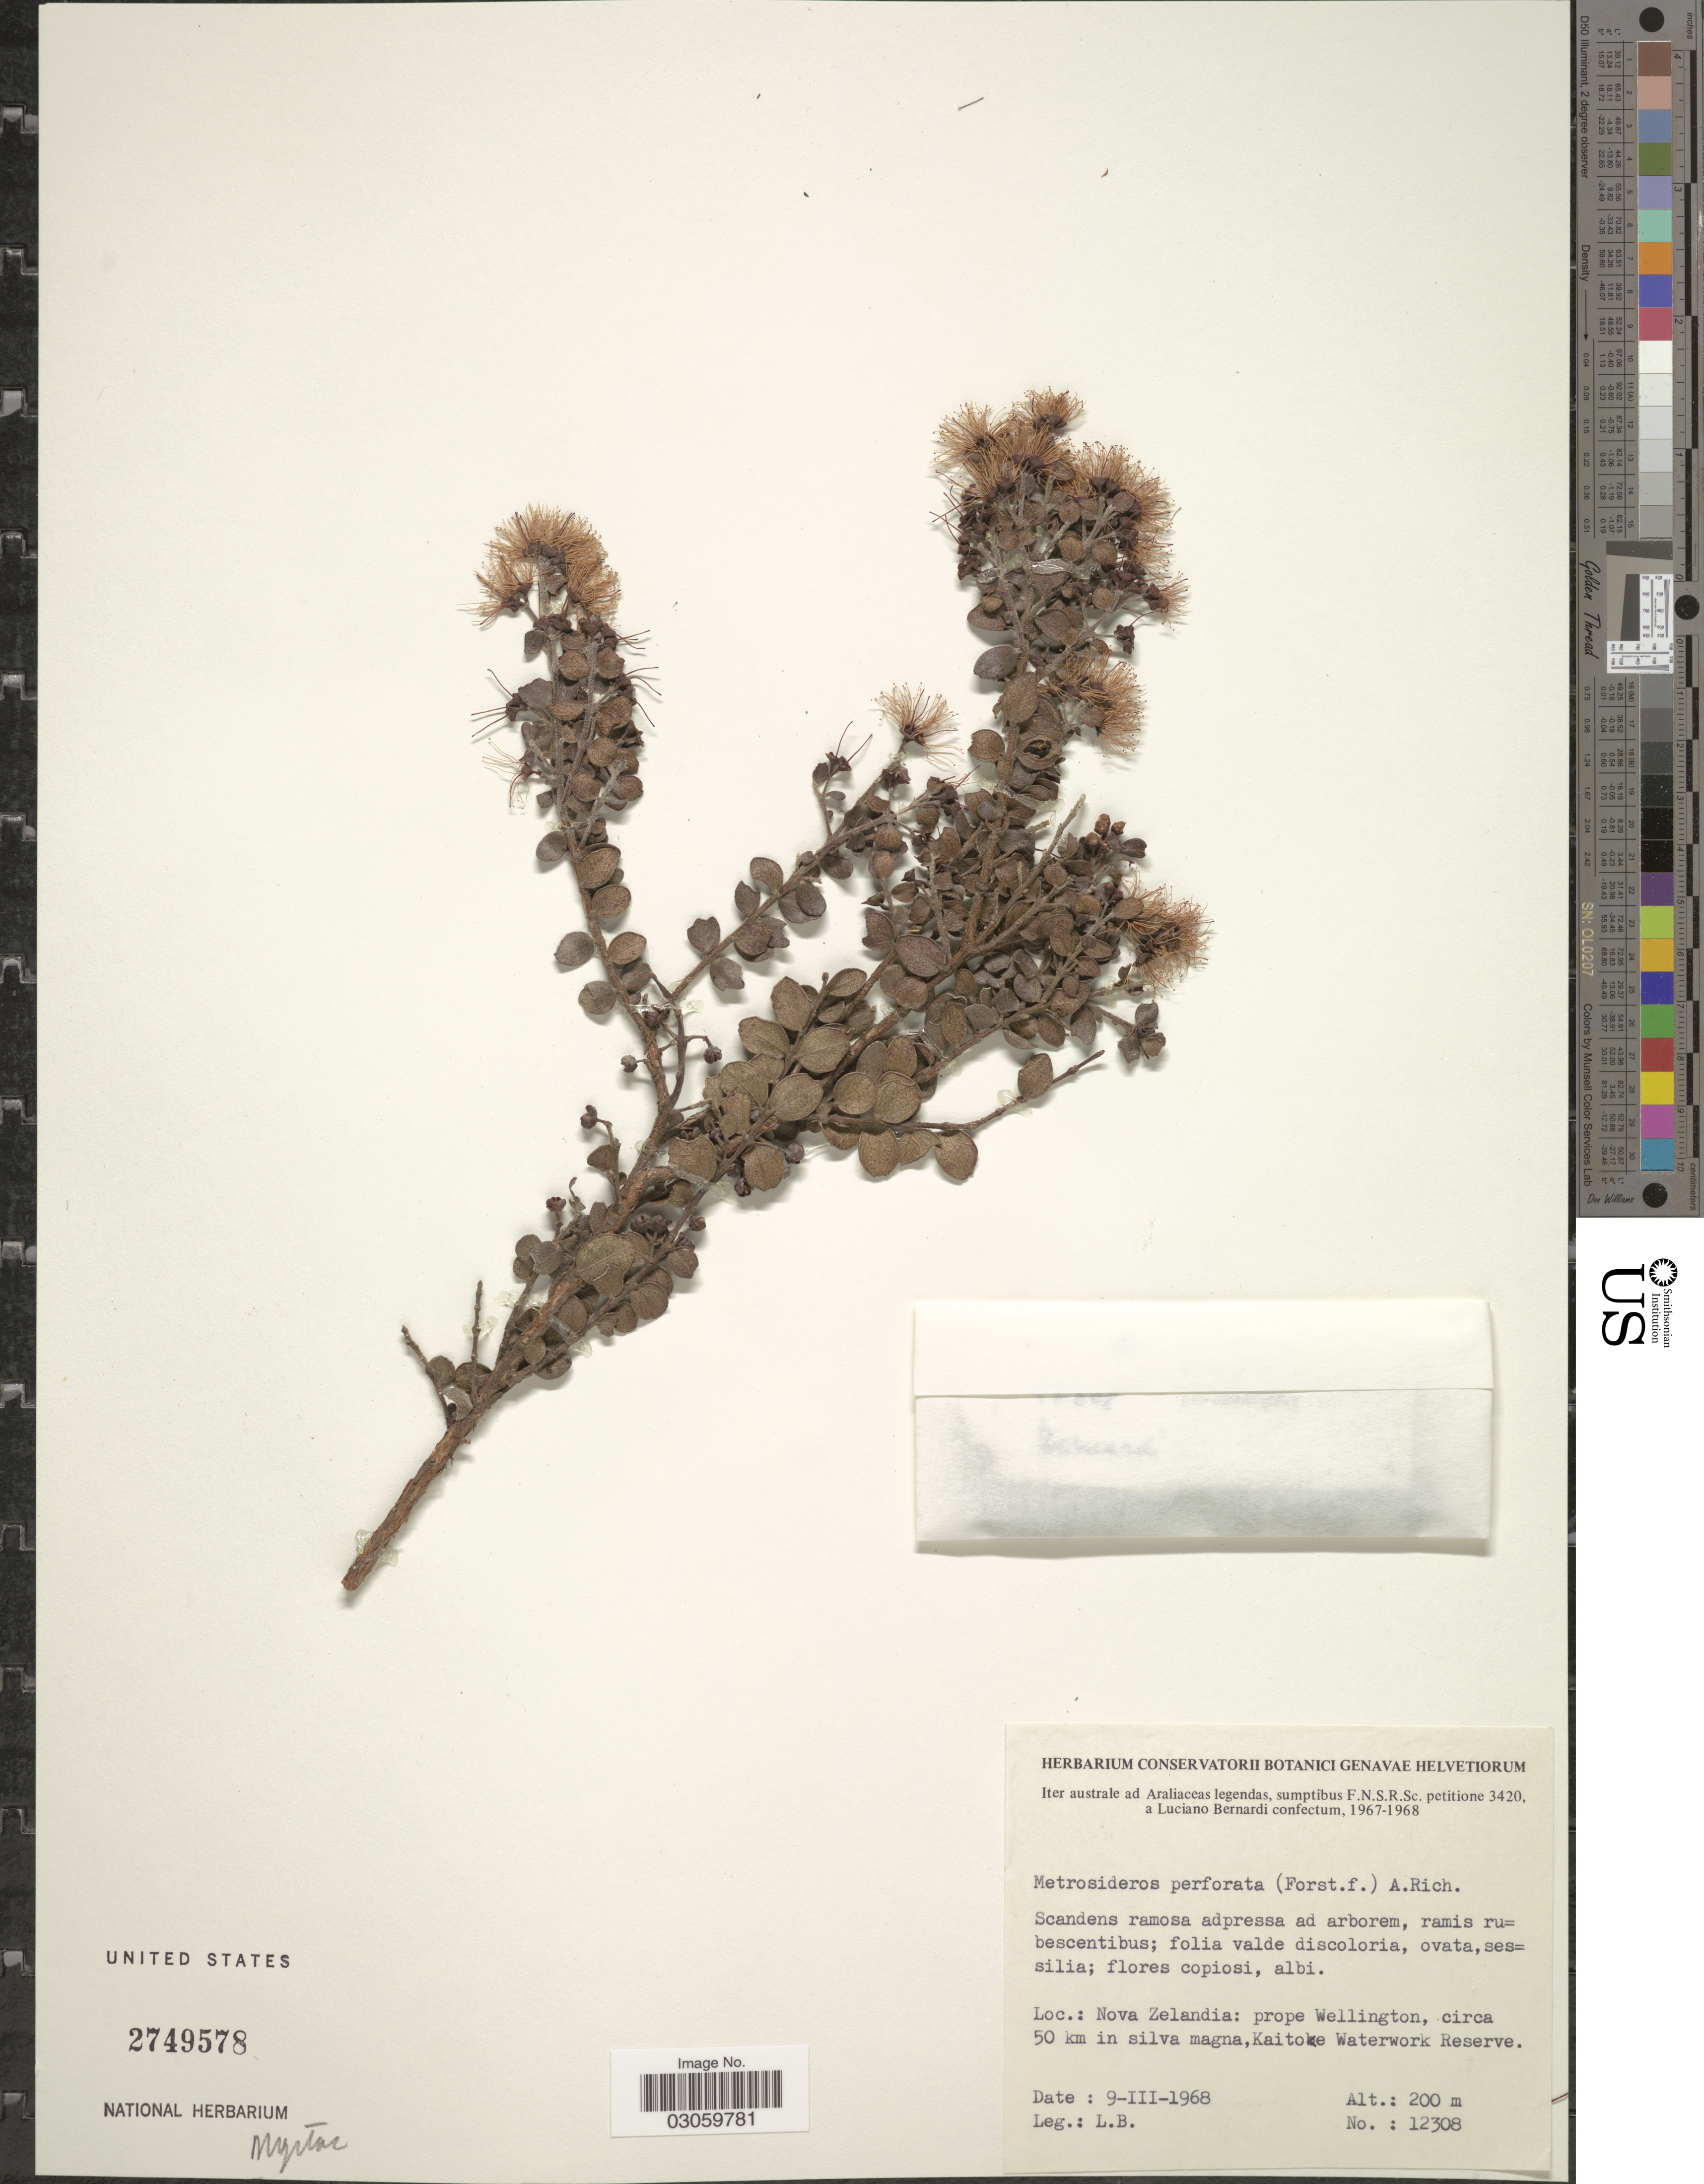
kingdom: Plantae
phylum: Tracheophyta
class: Magnoliopsida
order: Myrtales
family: Myrtaceae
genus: Metrosideros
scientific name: Metrosideros perforata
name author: (J.R. Forst. & G. Forst.) Druce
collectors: L. Bernardi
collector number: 12308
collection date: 1968-03-09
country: New Zealand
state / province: Wellington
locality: Nova Zelandia: prope Wellington, circa 50 km in silva magna, Kaitoke Waterwork Reserve.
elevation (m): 200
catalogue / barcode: US 2749578